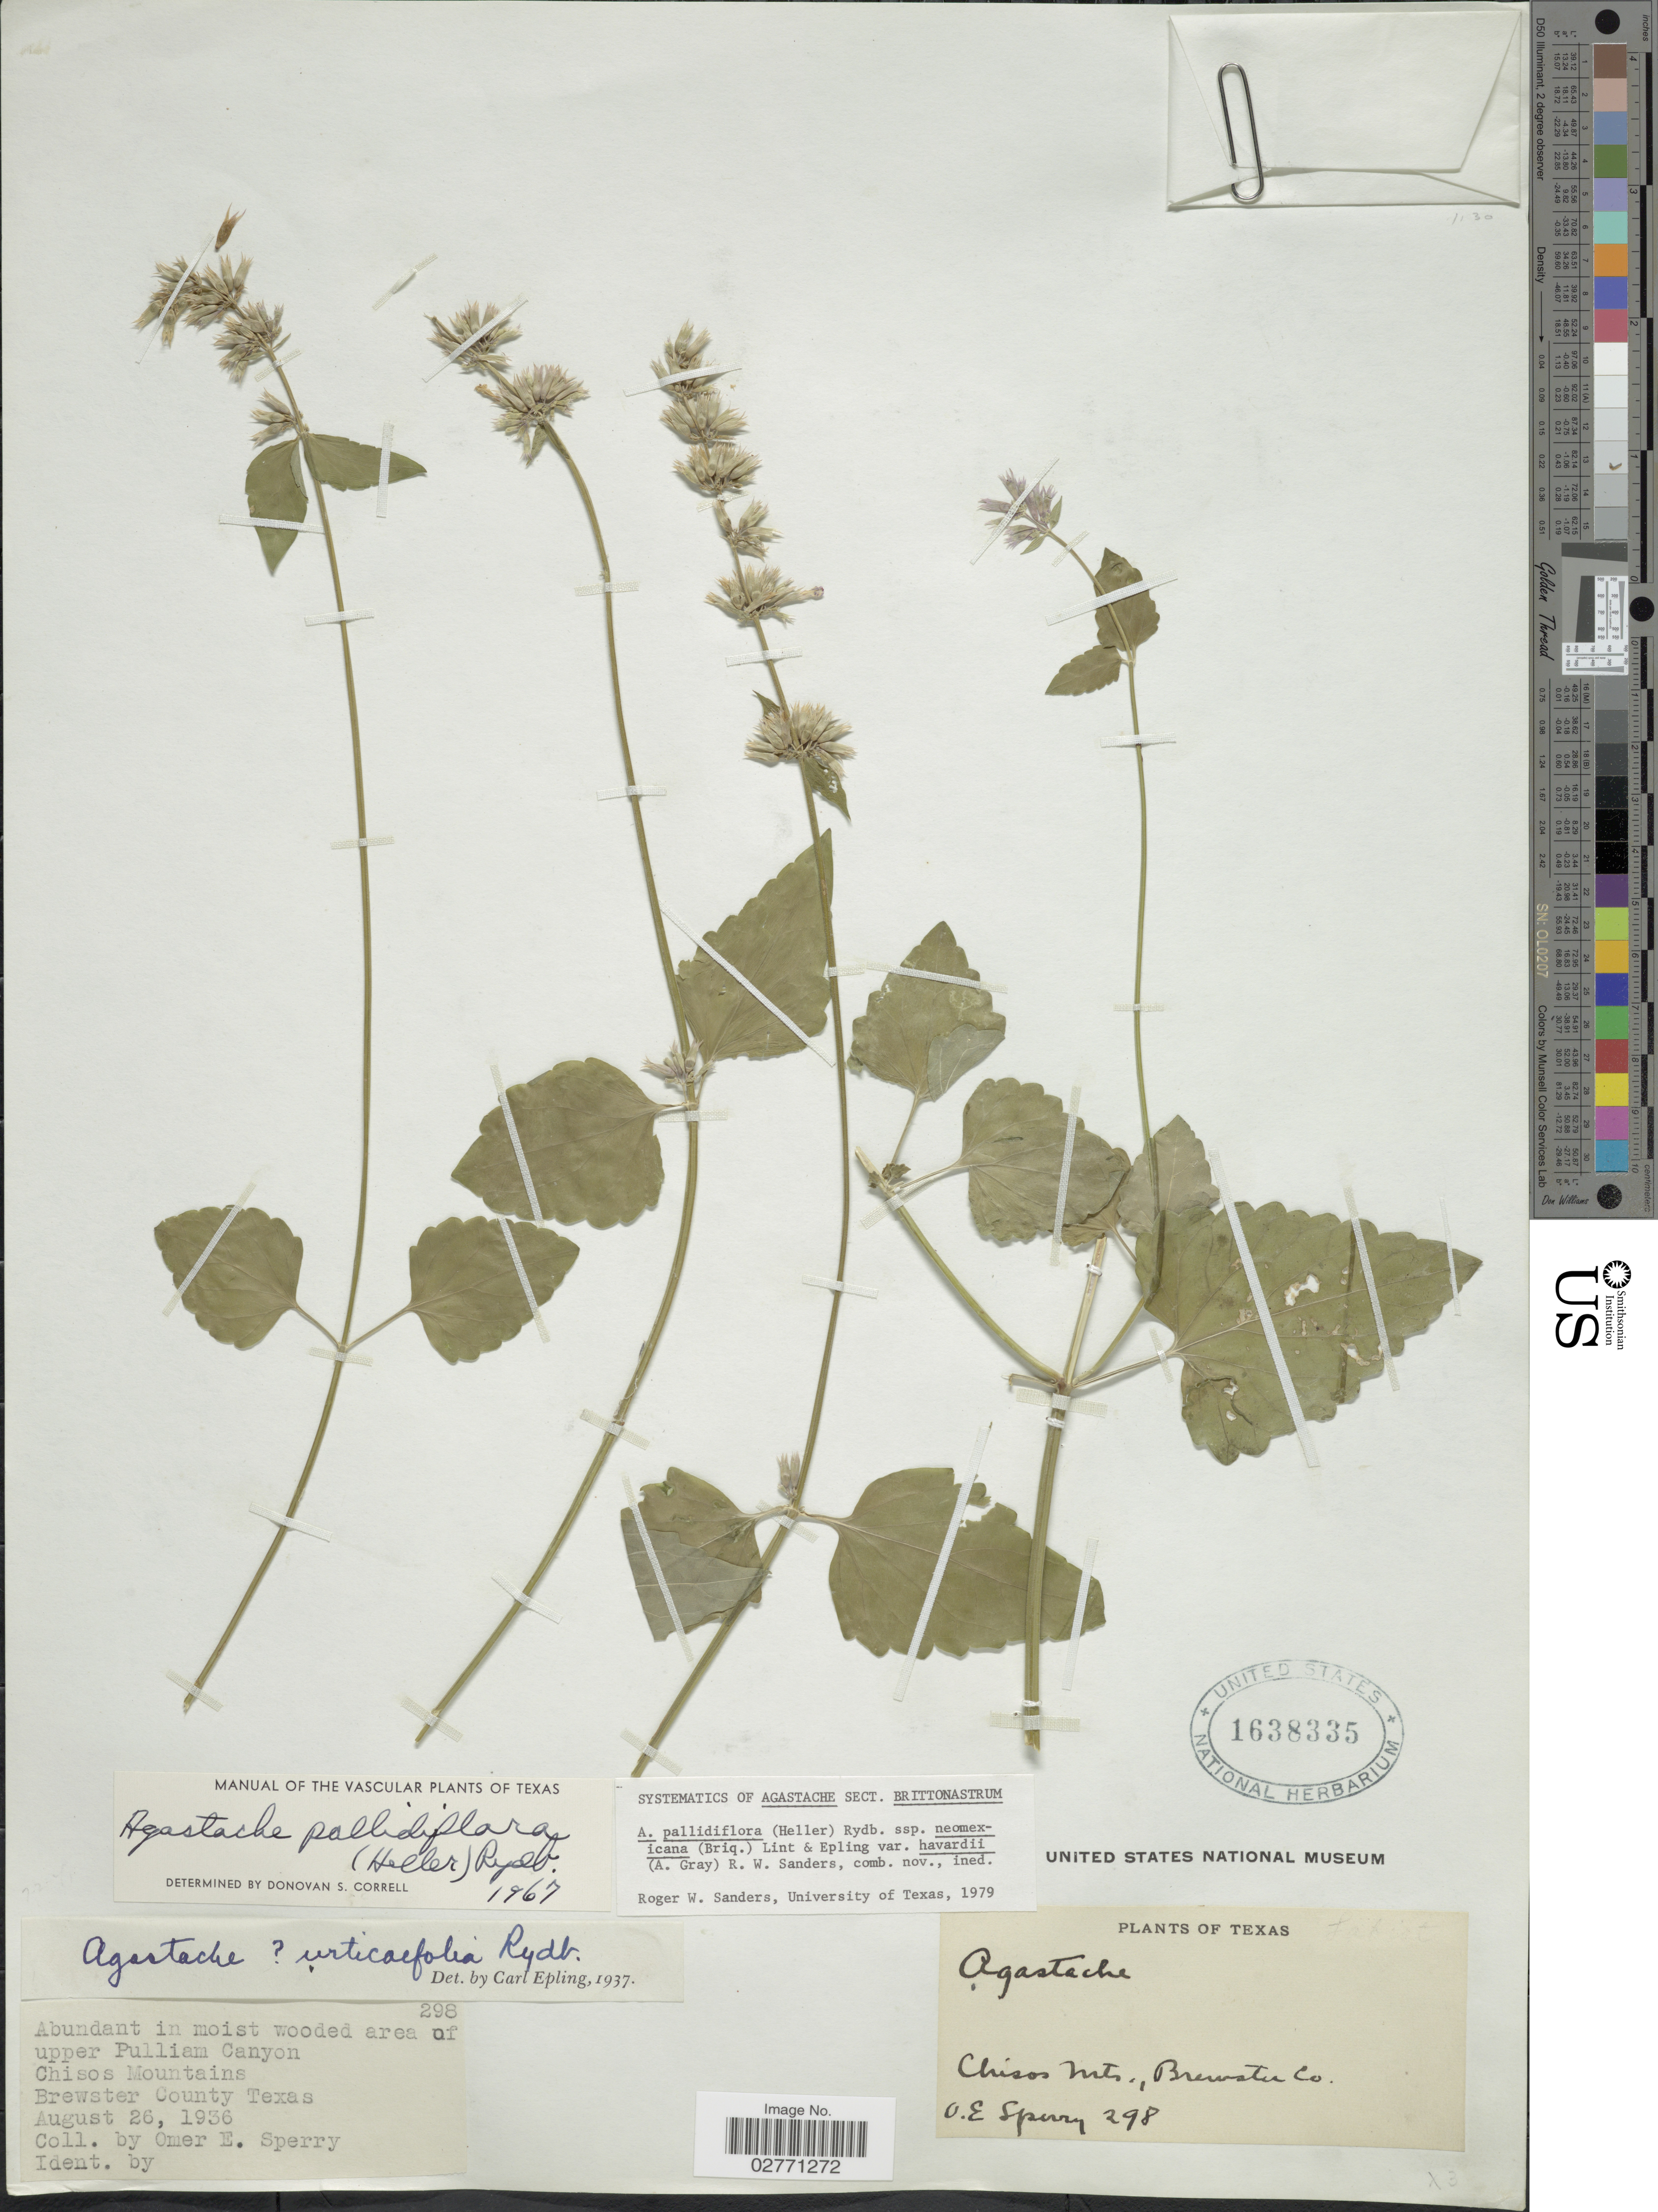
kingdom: Plantae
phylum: Tracheophyta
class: Magnoliopsida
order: Lamiales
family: Lamiaceae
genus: Agastache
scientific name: Agastache pallidiflora subsp. havardii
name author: (A. Gray) Lint & Epling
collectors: O. E. Sperry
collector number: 298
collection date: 1936-08-26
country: United States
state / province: Texas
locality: Abundant in moist wooded area of upper Pulliam Canyon, Chisos Mountains, Brewster County, Texas.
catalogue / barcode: US 1638335